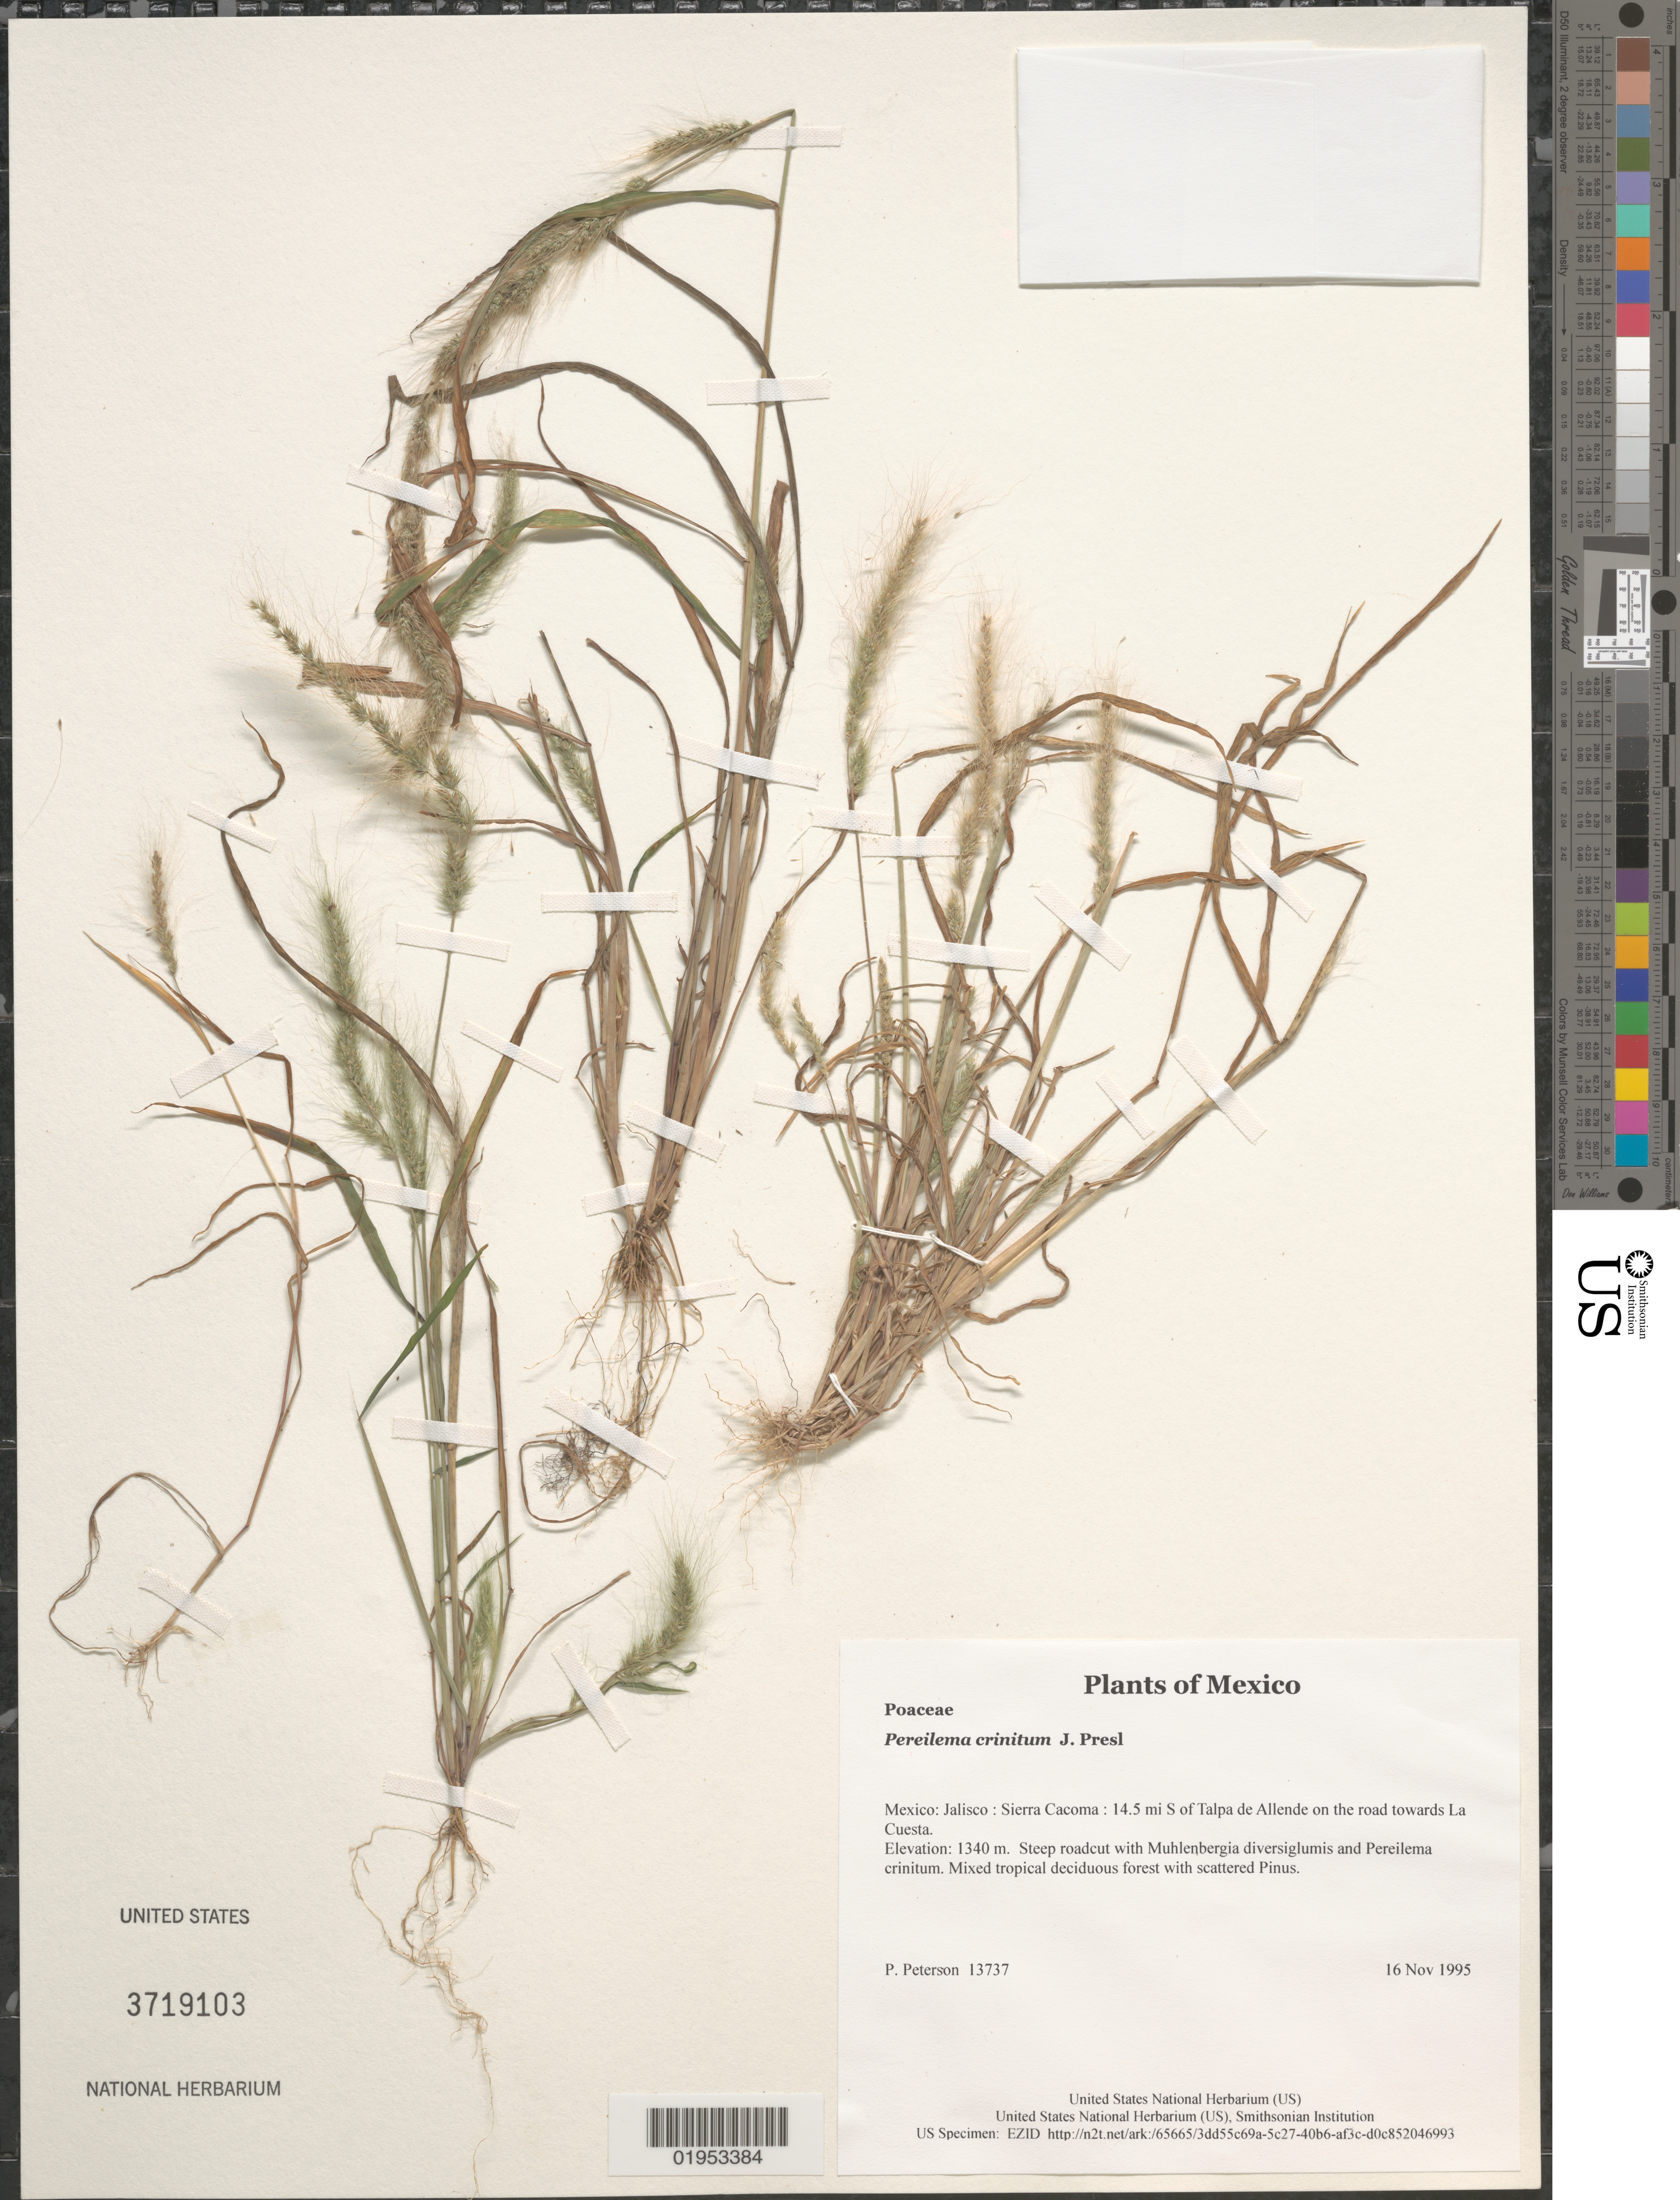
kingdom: Plantae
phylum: Tracheophyta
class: Liliopsida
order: Poales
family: Poaceae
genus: Pereilema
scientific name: Pereilema crinitum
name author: J. Presl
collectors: P. M. Peterson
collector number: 13737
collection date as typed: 16 Nov 1995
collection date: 1995-11-16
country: Mexico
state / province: Jalisco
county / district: Sierra Cacoma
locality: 14.5 mi S of Talpa de Allende on the road towards La Cuesta.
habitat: Steep roadcut with Muhlenbergia diversiglumis and Pereilema crinitum. Mixed tropical deciduous forest with scattered Pinus.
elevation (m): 1340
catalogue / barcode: US 3719103